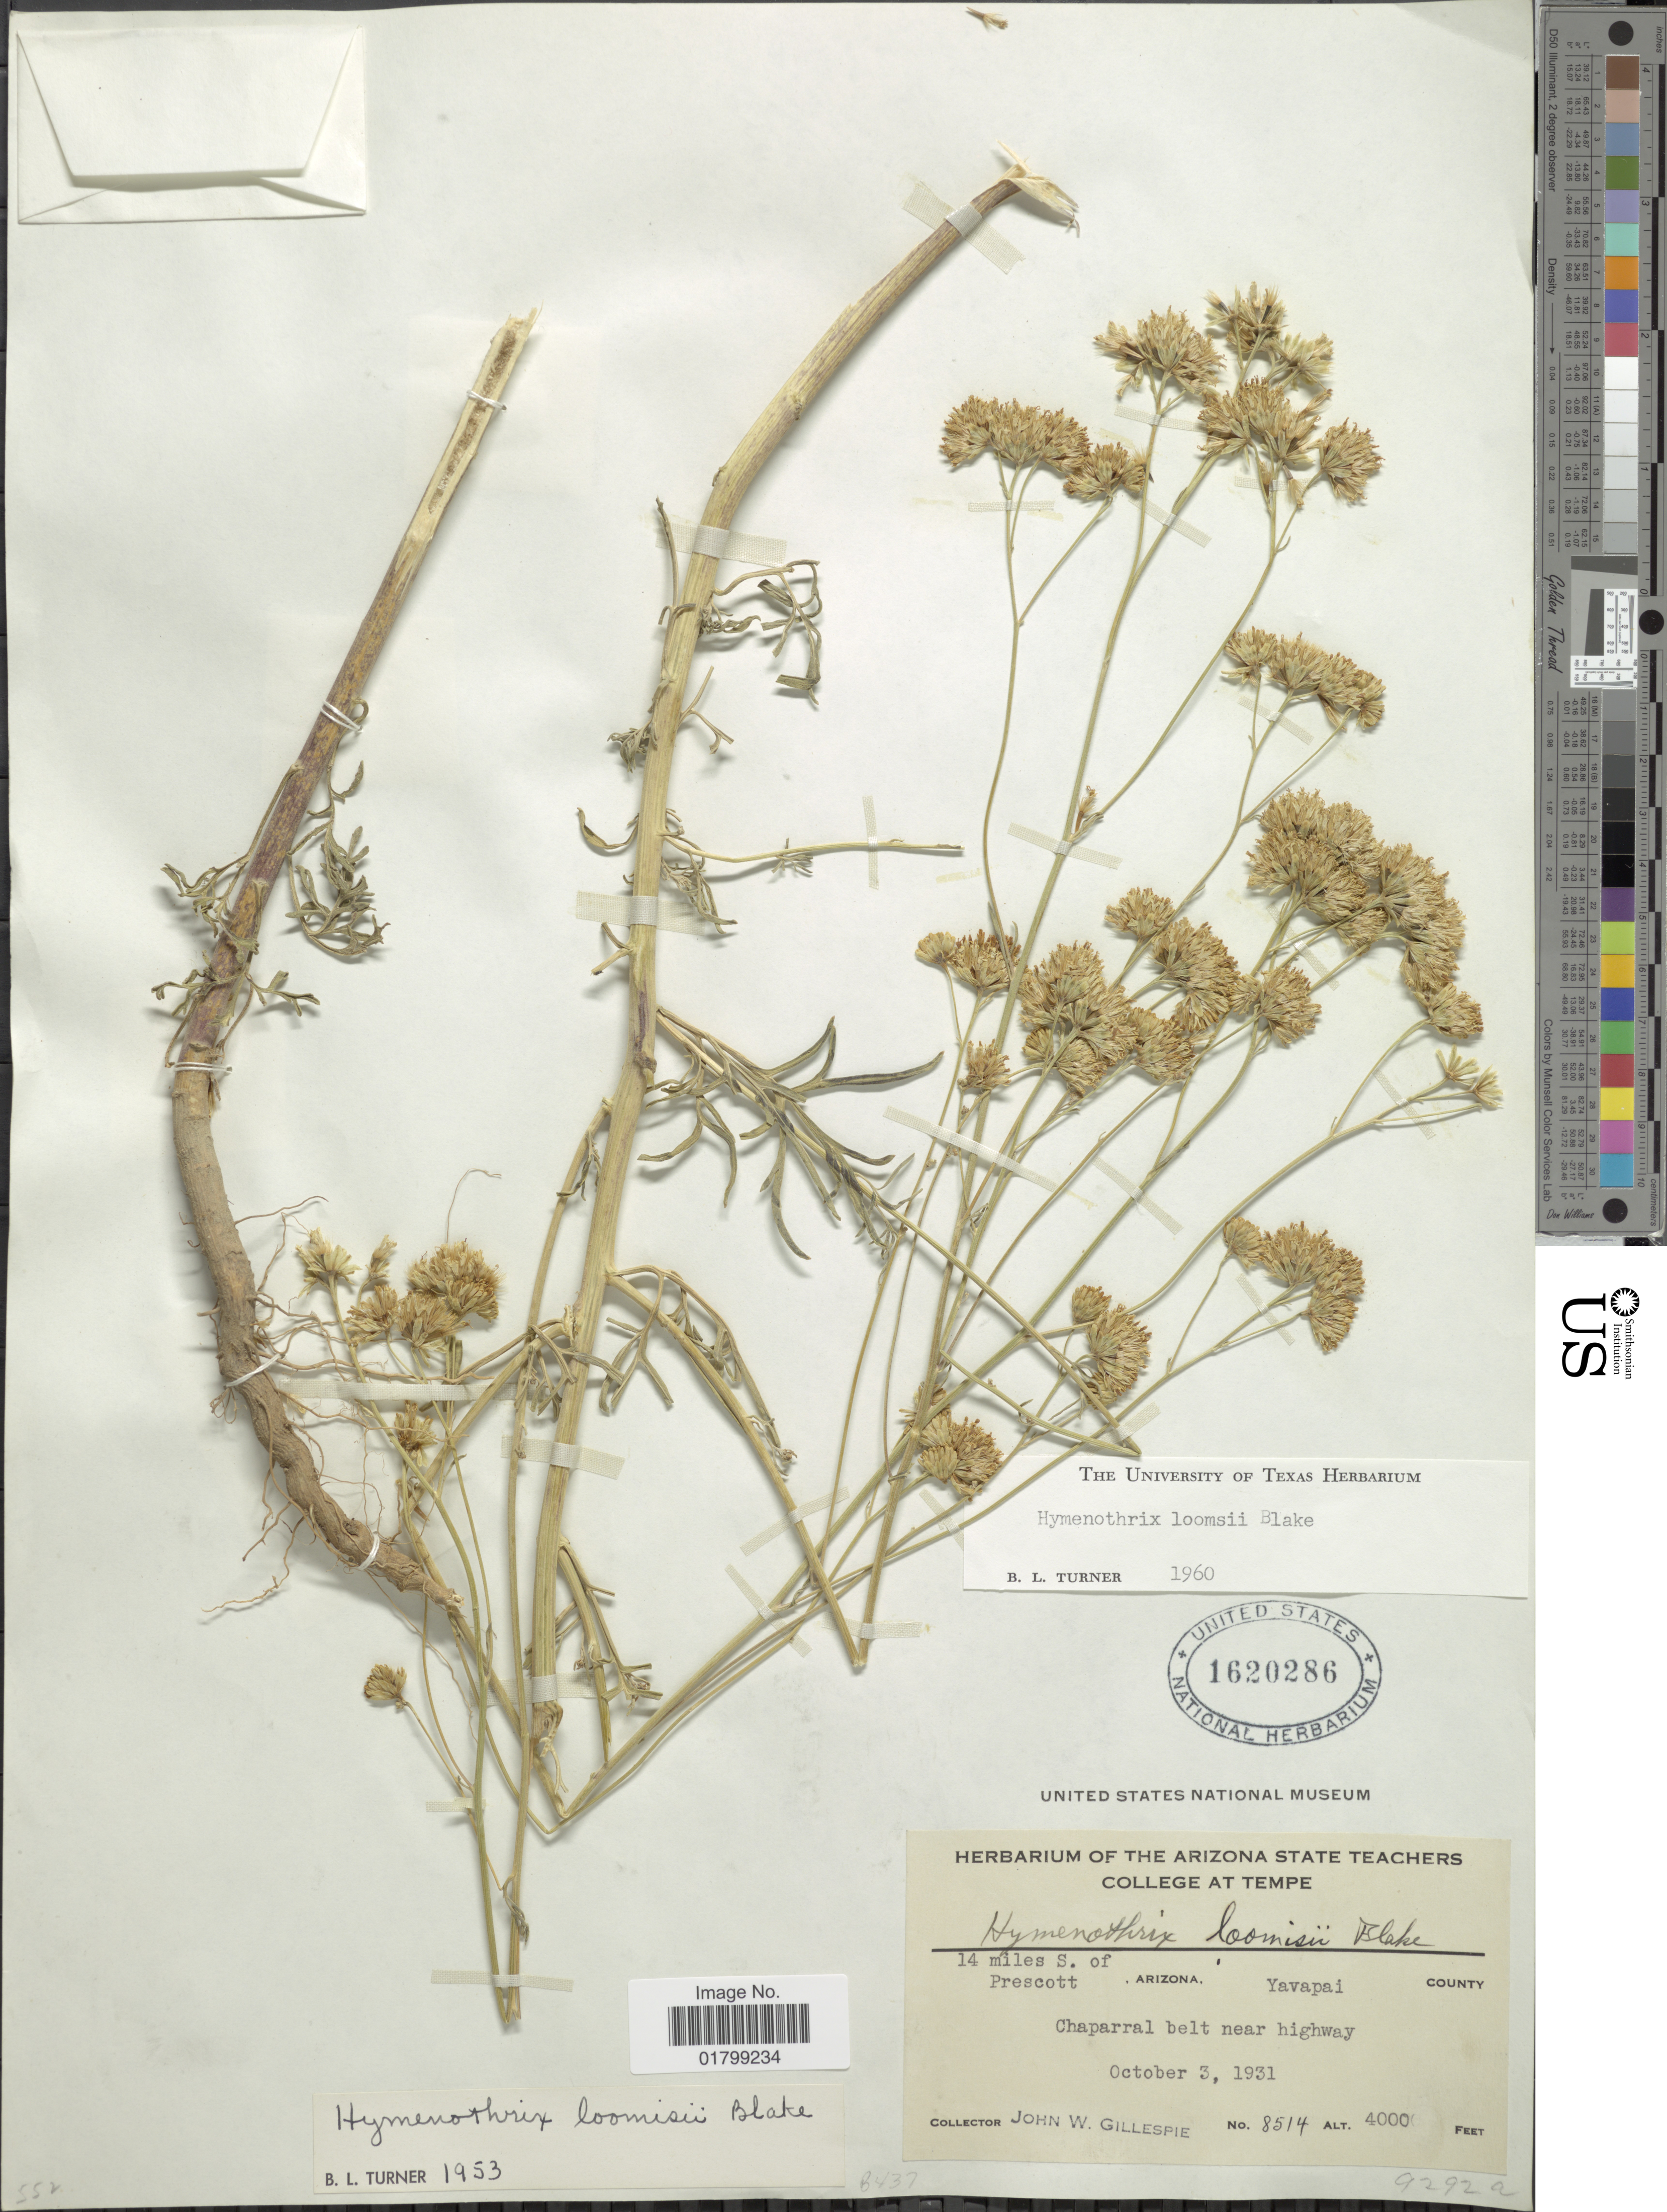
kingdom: Plantae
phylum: Tracheophyta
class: Magnoliopsida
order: Asterales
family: Asteraceae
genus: Hymenothrix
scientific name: Hymenothrix loomisii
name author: S.F. Blake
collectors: J. W. Gillespie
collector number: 8514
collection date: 1931-10-03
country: United States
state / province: Arizona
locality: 14 miles S. of Prescott, Yavapai County, Chaparral belt near highway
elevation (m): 1219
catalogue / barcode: US 1620286